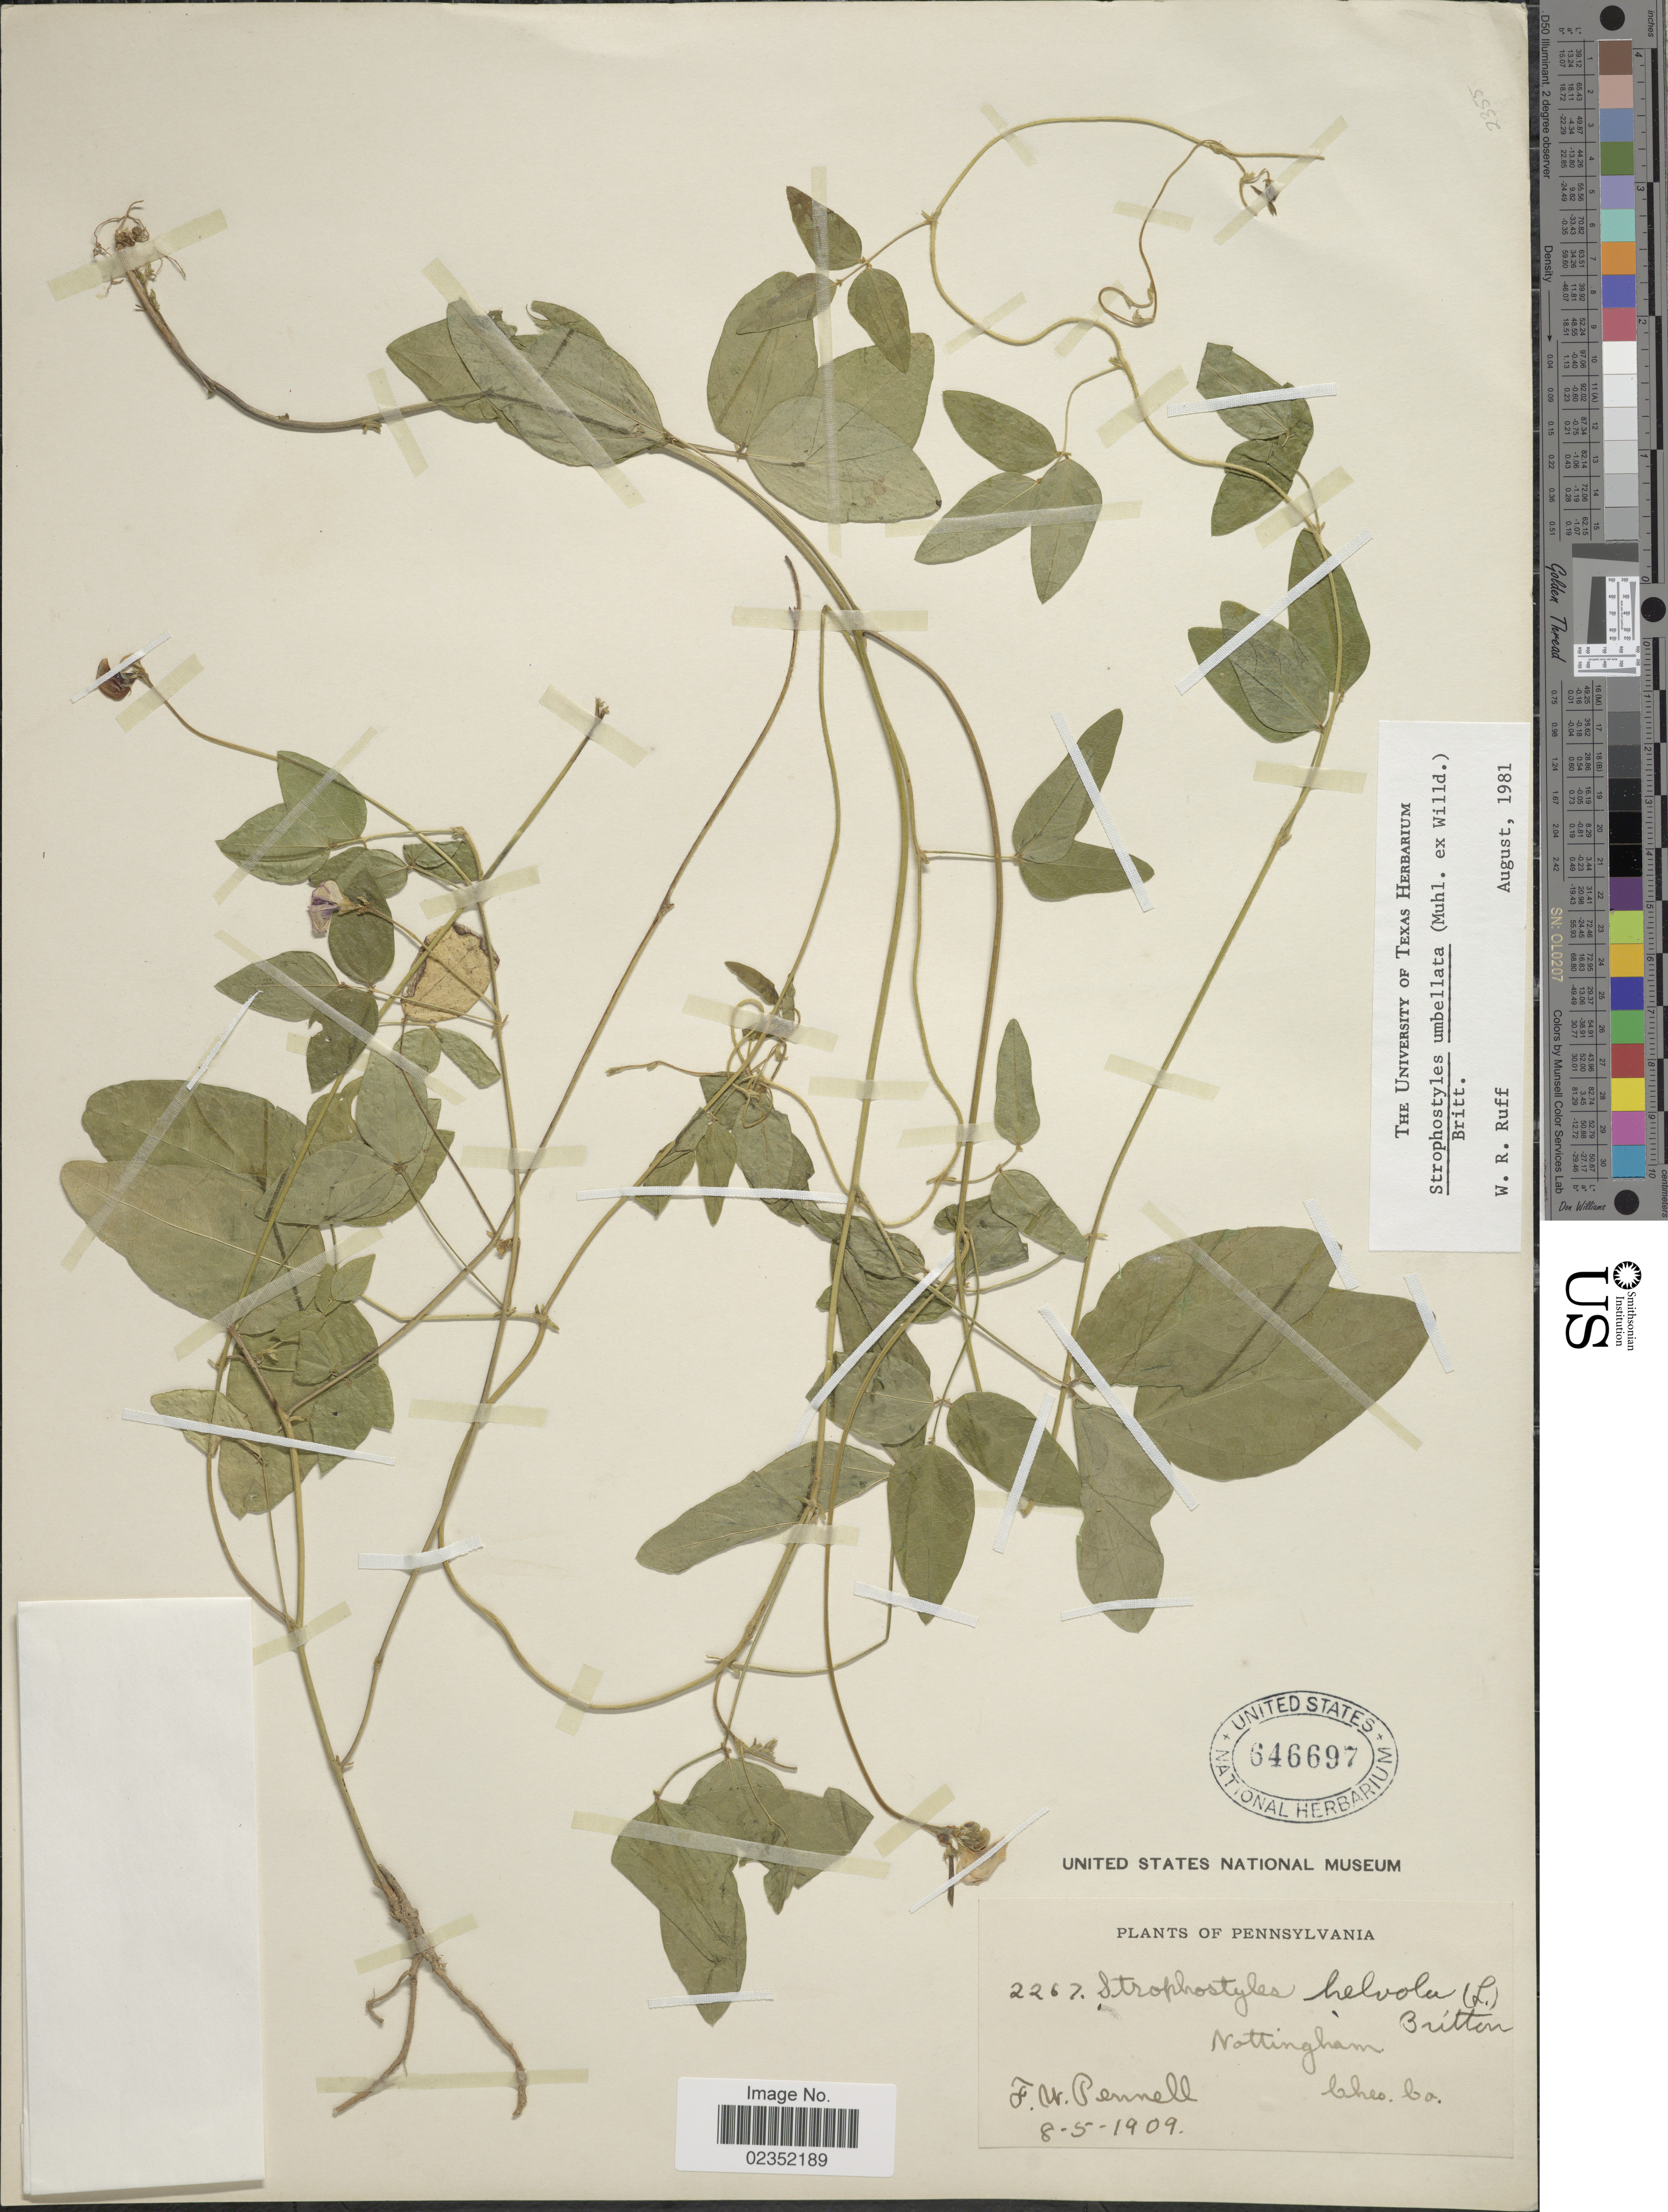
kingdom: Plantae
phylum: Tracheophyta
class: Magnoliopsida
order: Fabales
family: Fabaceae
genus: Strophostyles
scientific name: Strophostyles umbellata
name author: (Muhl. ex Willd.) Britton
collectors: F. W. Pennell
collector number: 2267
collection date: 1909-08-05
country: United States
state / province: Pennsylvania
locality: Nottingha, Cheo. Co.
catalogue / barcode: US 646697